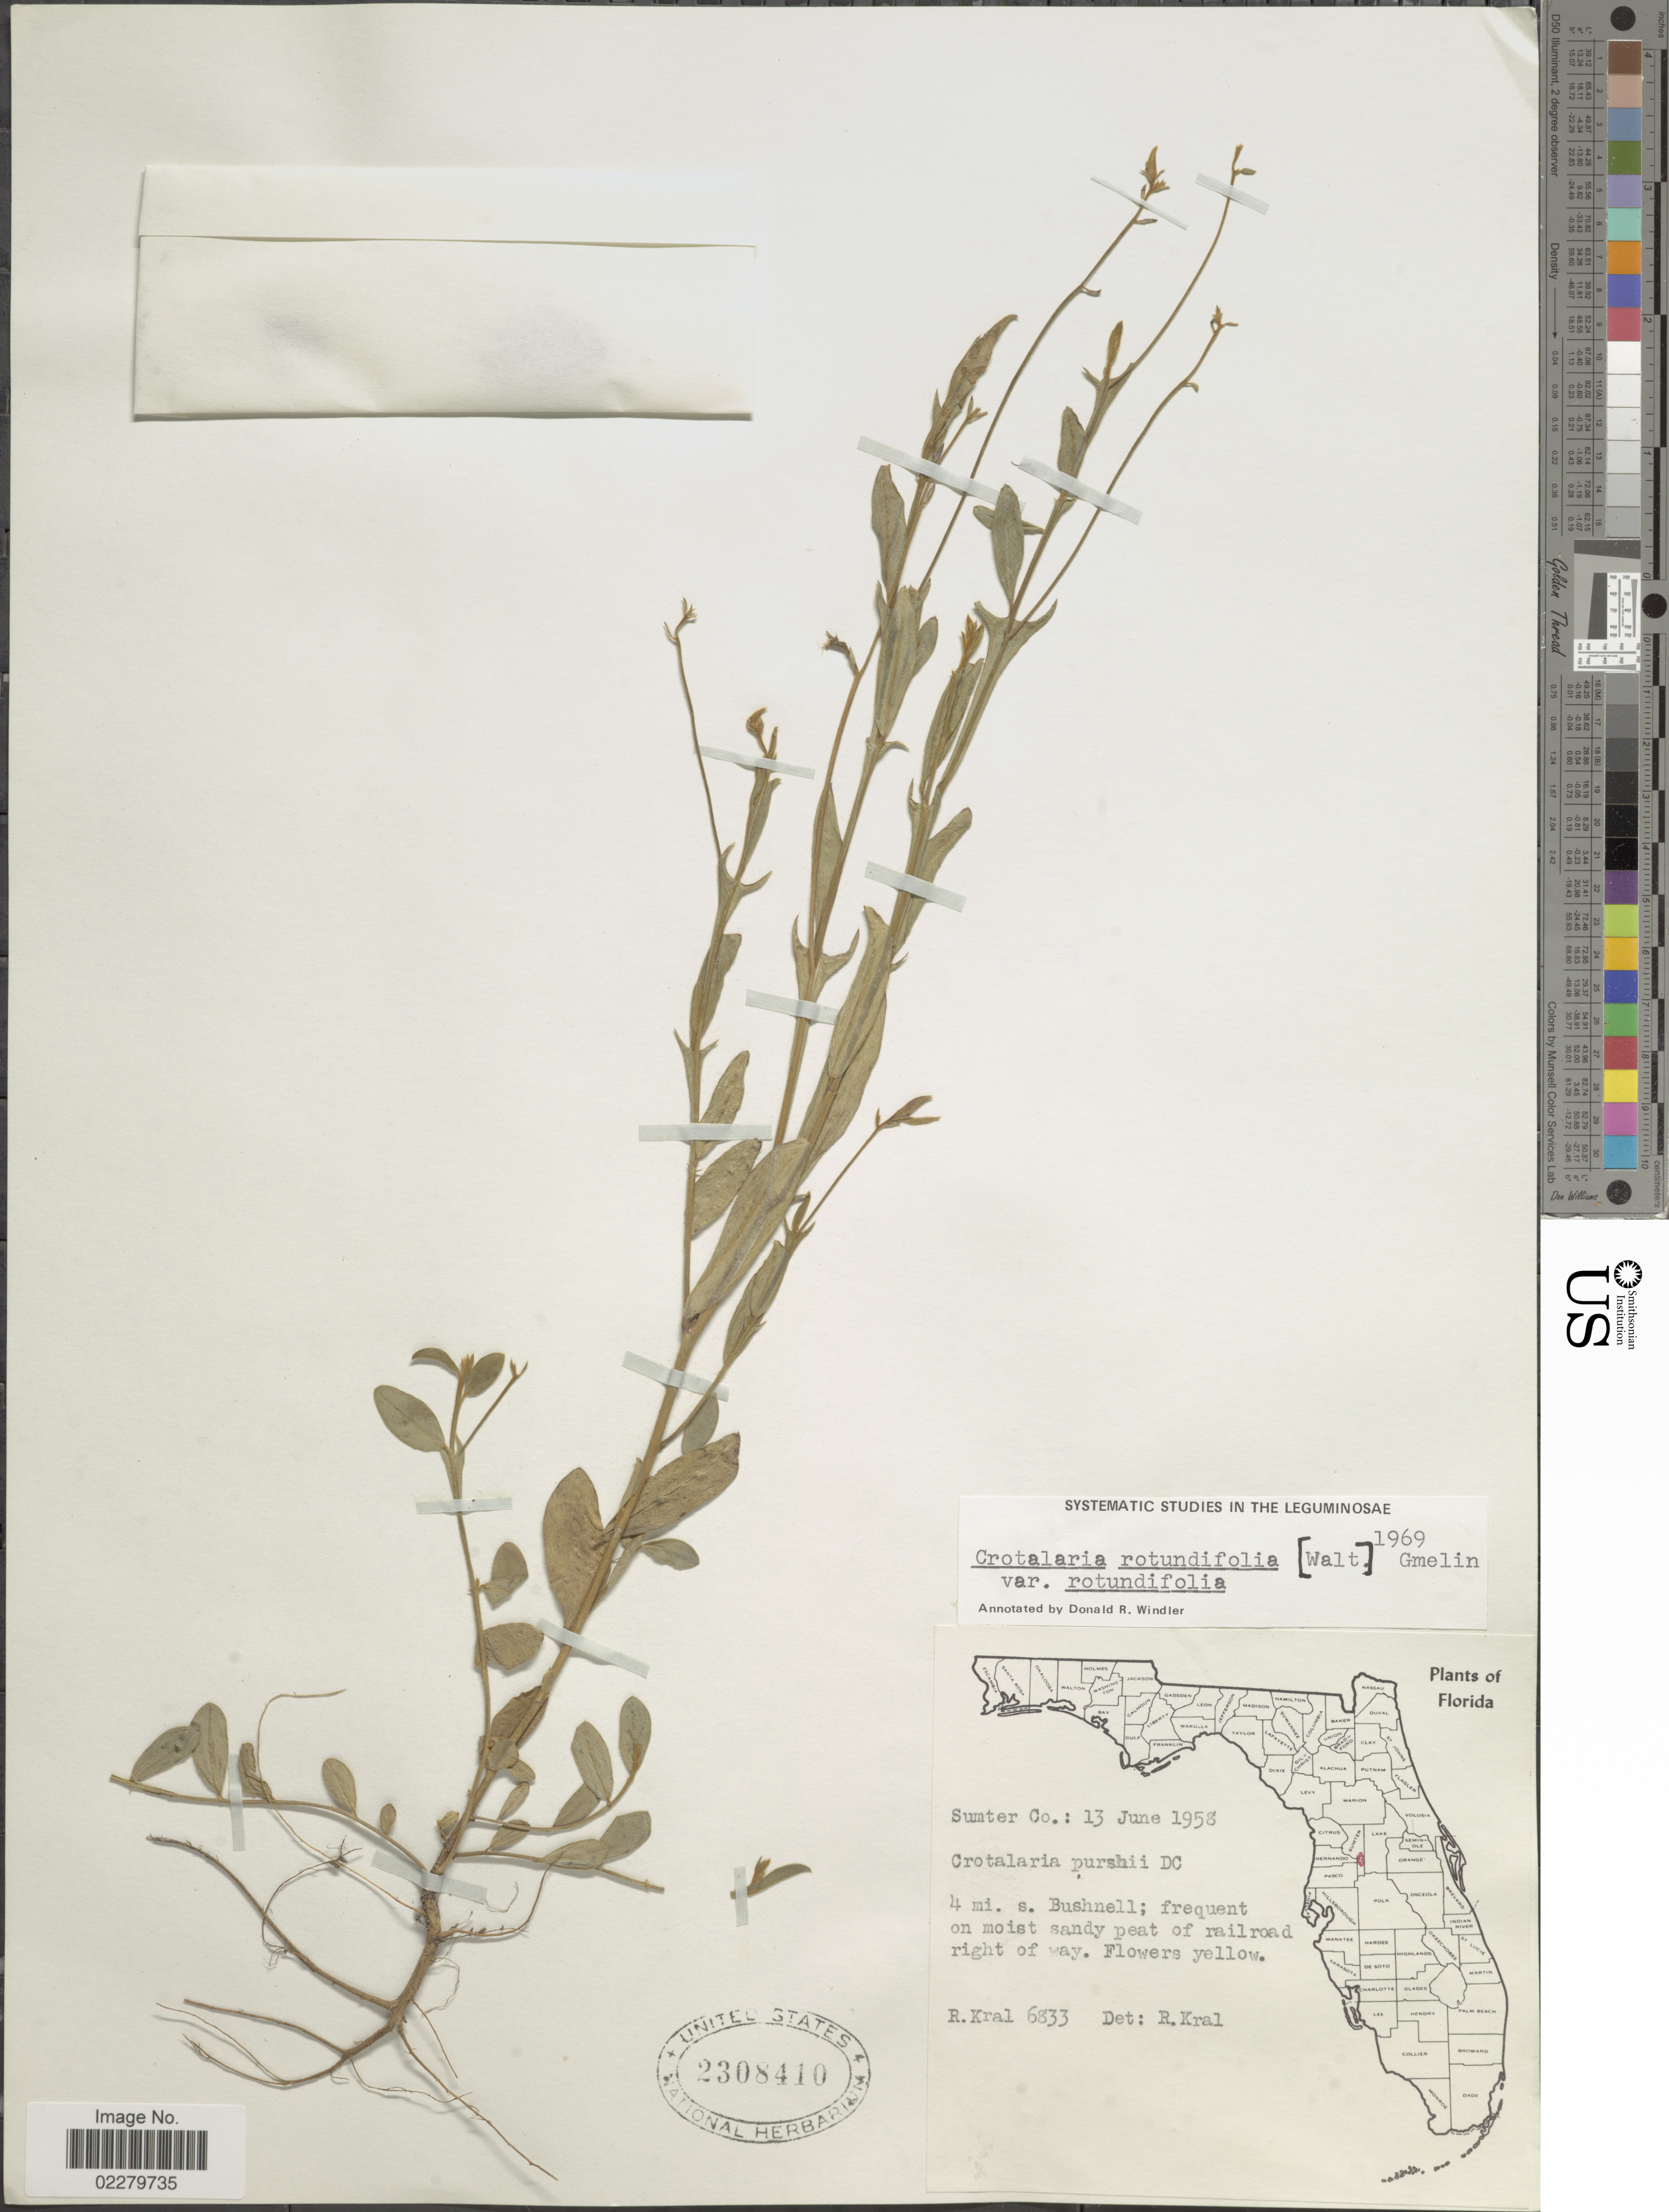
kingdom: Plantae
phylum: Tracheophyta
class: Magnoliopsida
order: Fabales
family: Fabaceae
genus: Crotalaria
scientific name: Crotalaria rotundifolia var. rotundifolia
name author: (Walter) J.F. Gmel.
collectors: R. Kral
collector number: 6833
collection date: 1958-06-13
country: United States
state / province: Florida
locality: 4 mi. s. Bushnell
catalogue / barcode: US 2308410